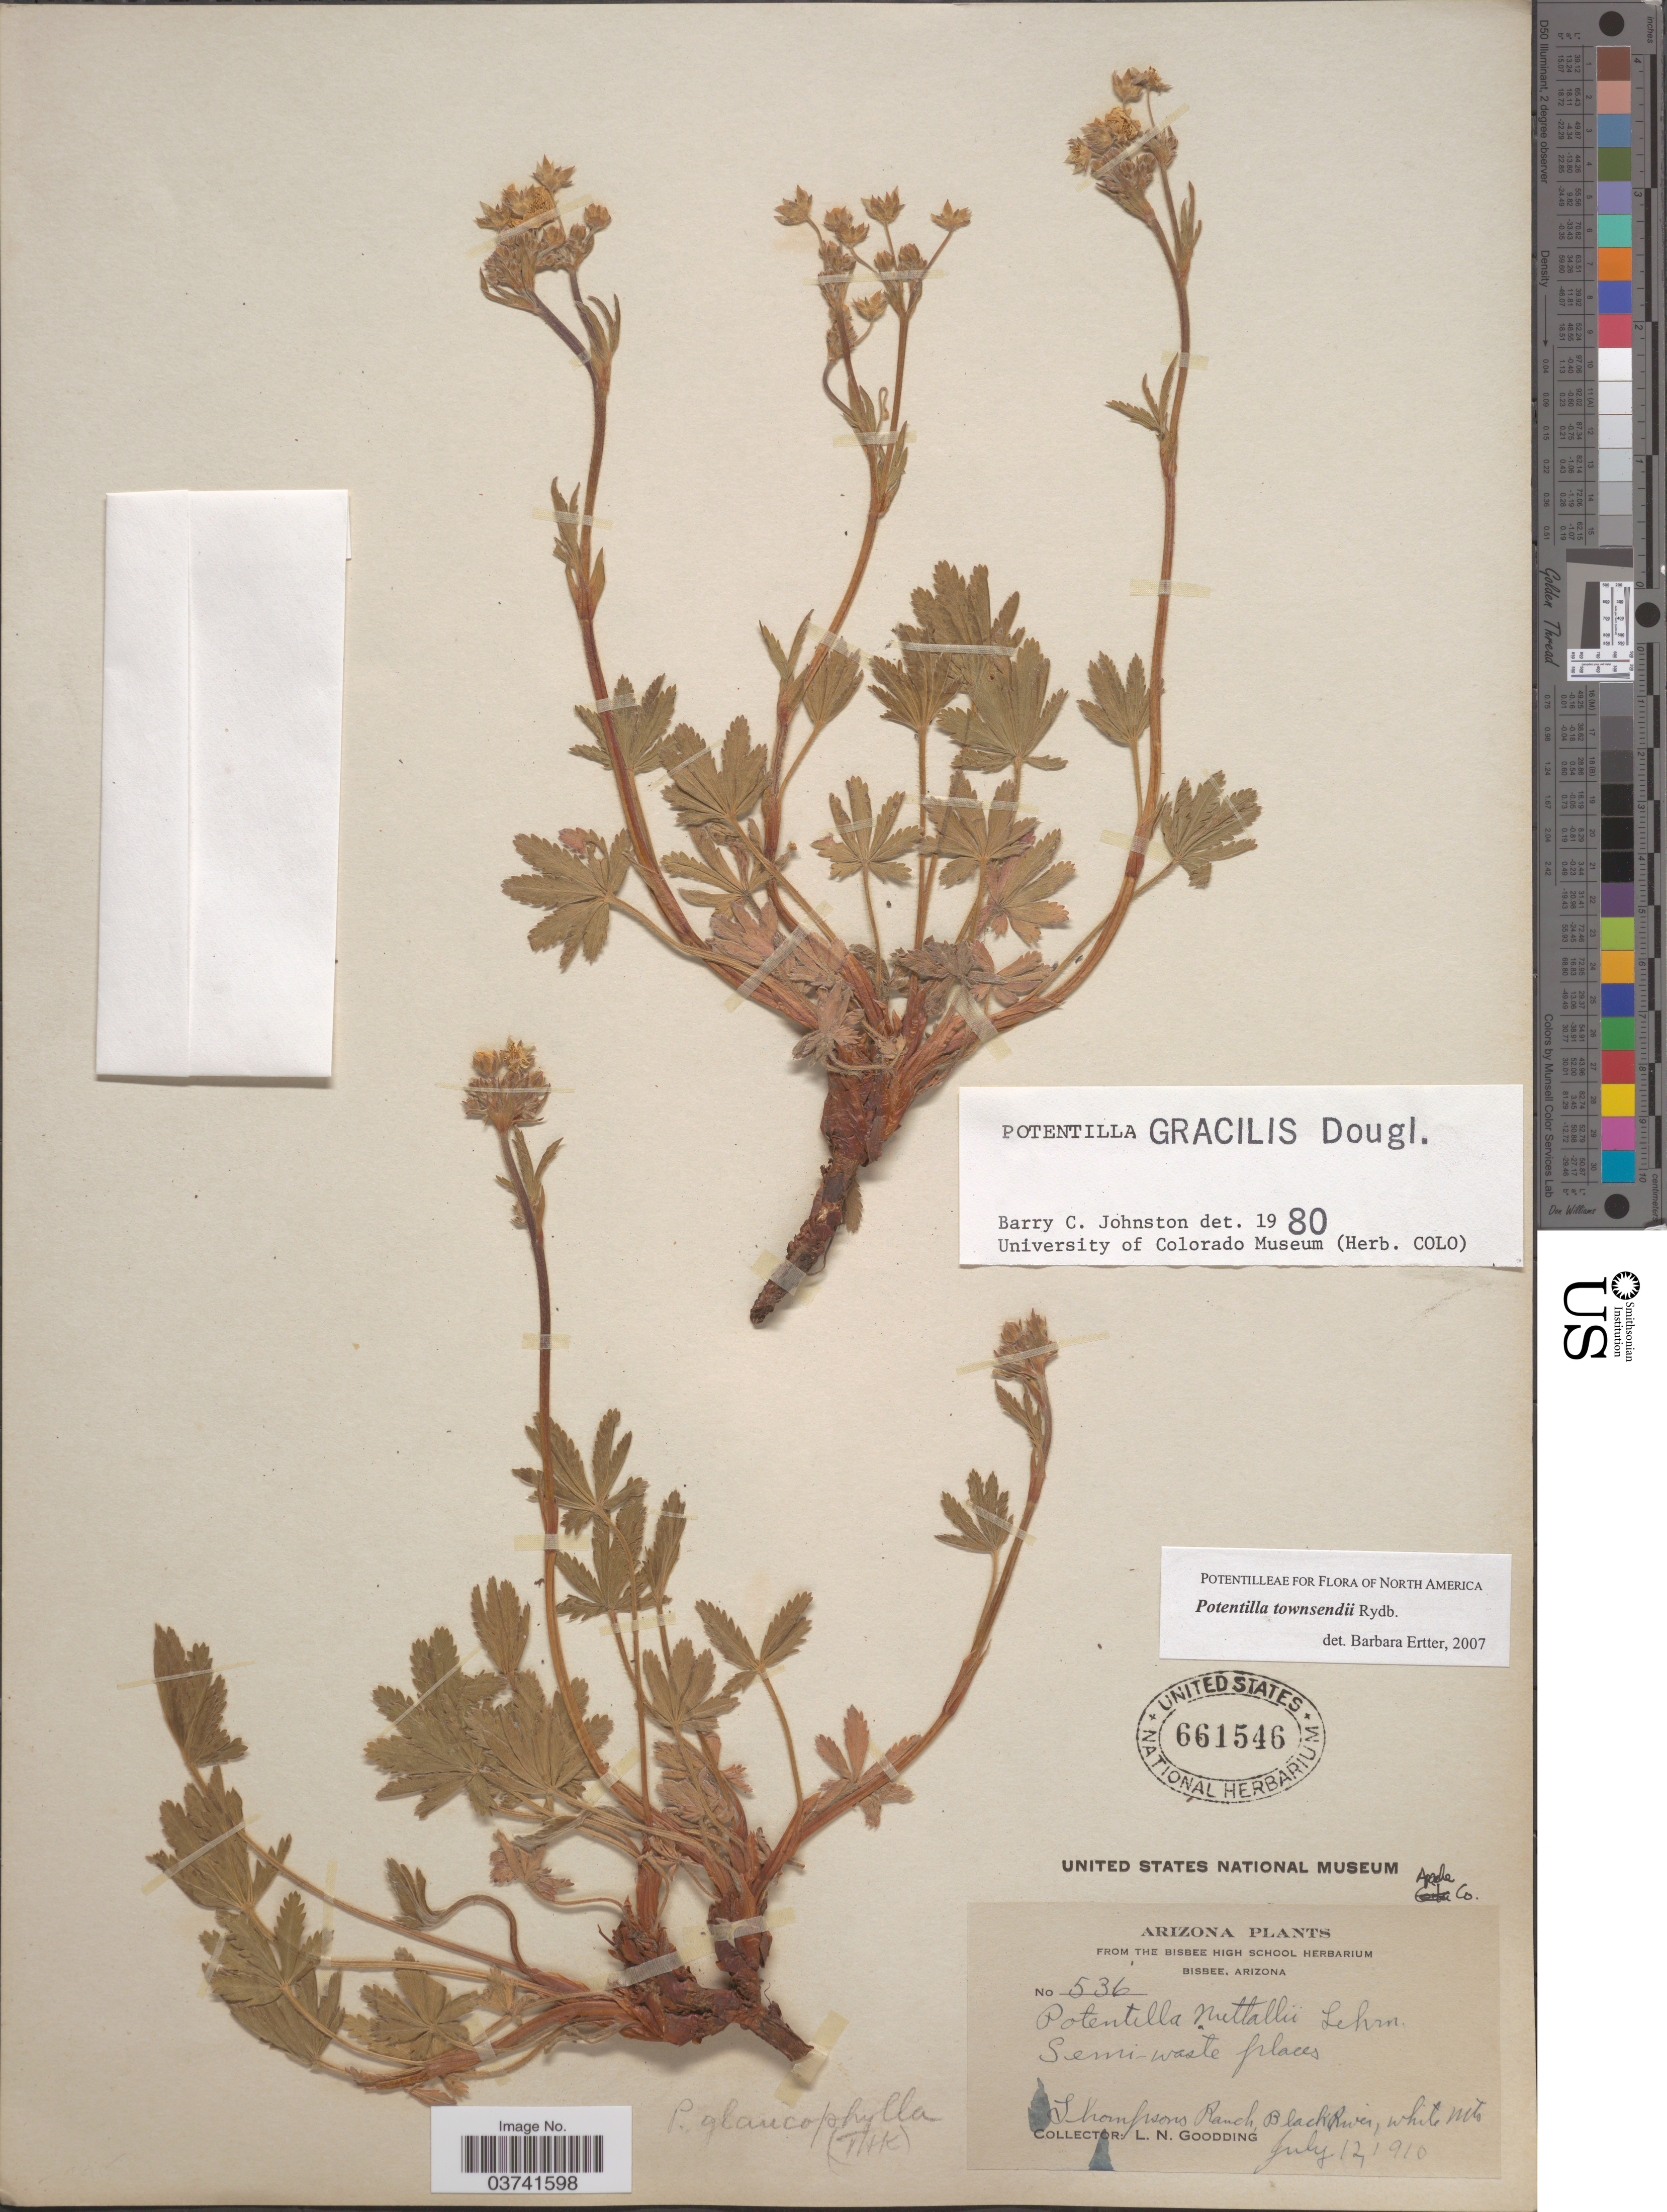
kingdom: Plantae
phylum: Tracheophyta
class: Magnoliopsida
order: Rosales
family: Rosaceae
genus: Potentilla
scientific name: Potentilla townsendii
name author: Rydb.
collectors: L. N. Goodding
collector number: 536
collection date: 1910-07-12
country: United States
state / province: Arizona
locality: Thompsons Ranch, Black River, White Mts.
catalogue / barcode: US 661546